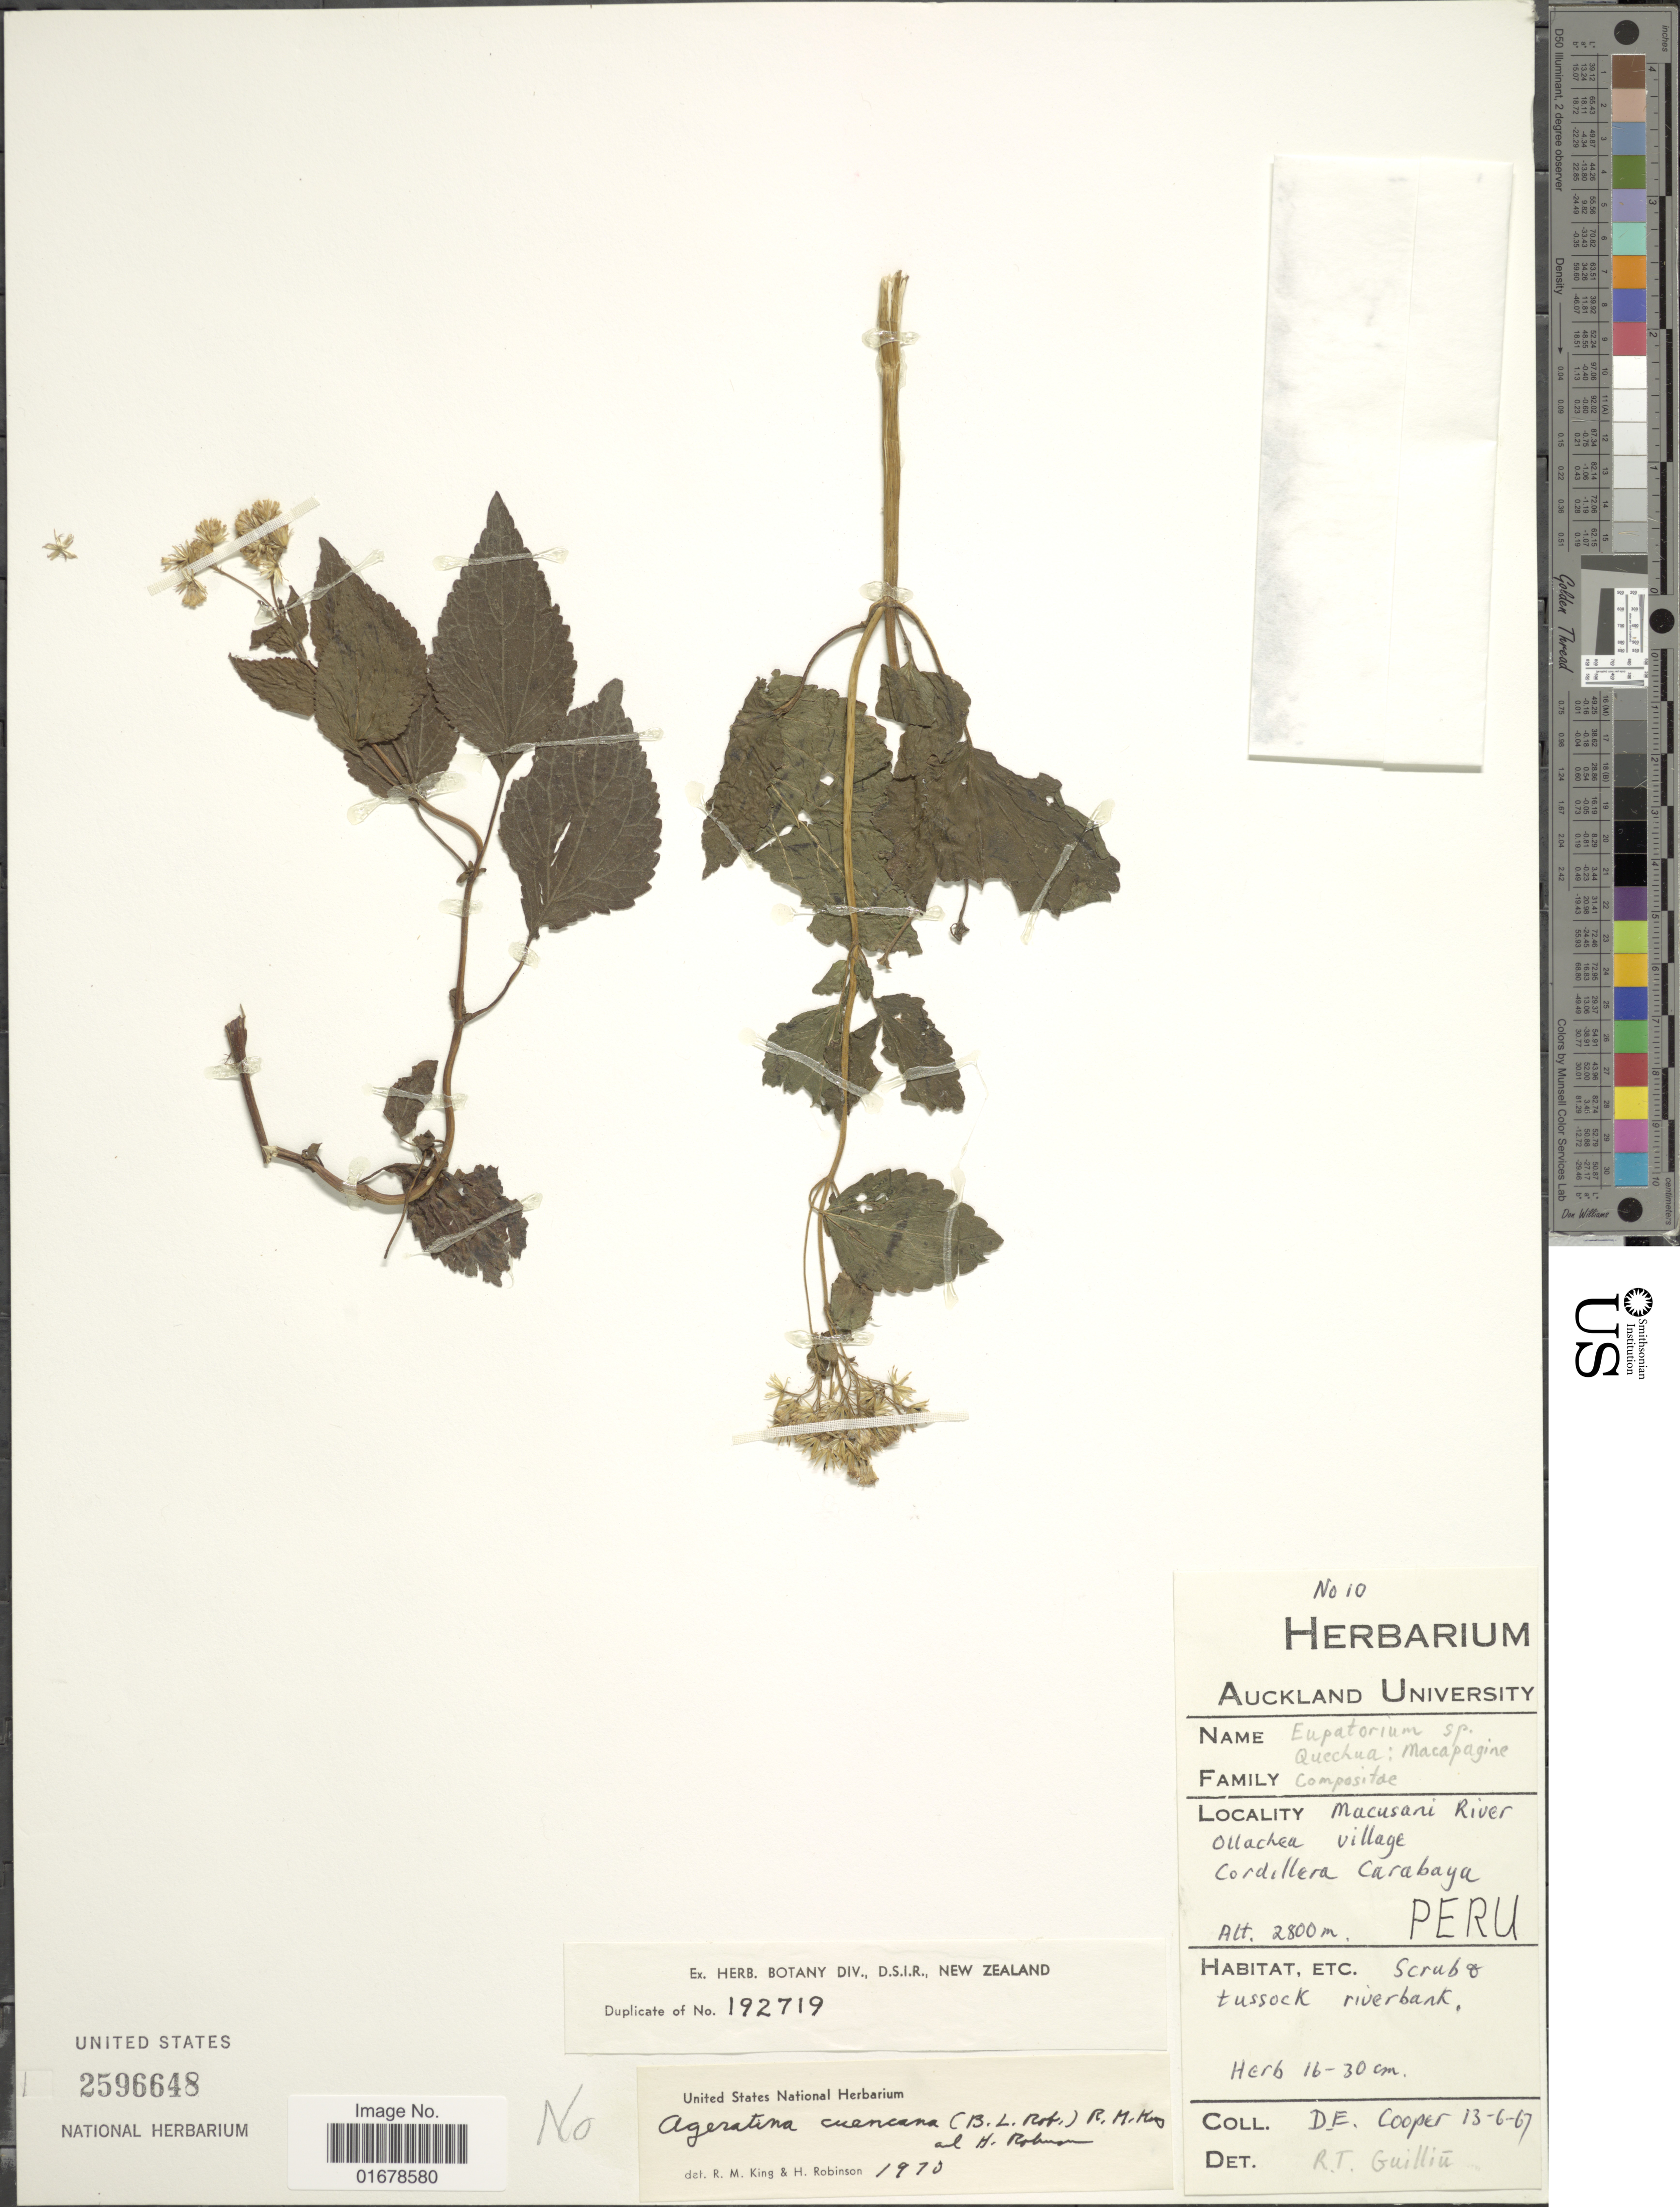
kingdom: Plantae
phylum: Tracheophyta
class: Magnoliopsida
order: Asterales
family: Asteraceae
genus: Ageratina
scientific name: Ageratina sp.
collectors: D. E. Cooper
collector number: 10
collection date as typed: Transcribed d/m/y: 13/6/67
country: Peru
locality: Macusaru River, Ollackea village Cordillera Carabaya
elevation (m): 2800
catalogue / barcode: US 2596648